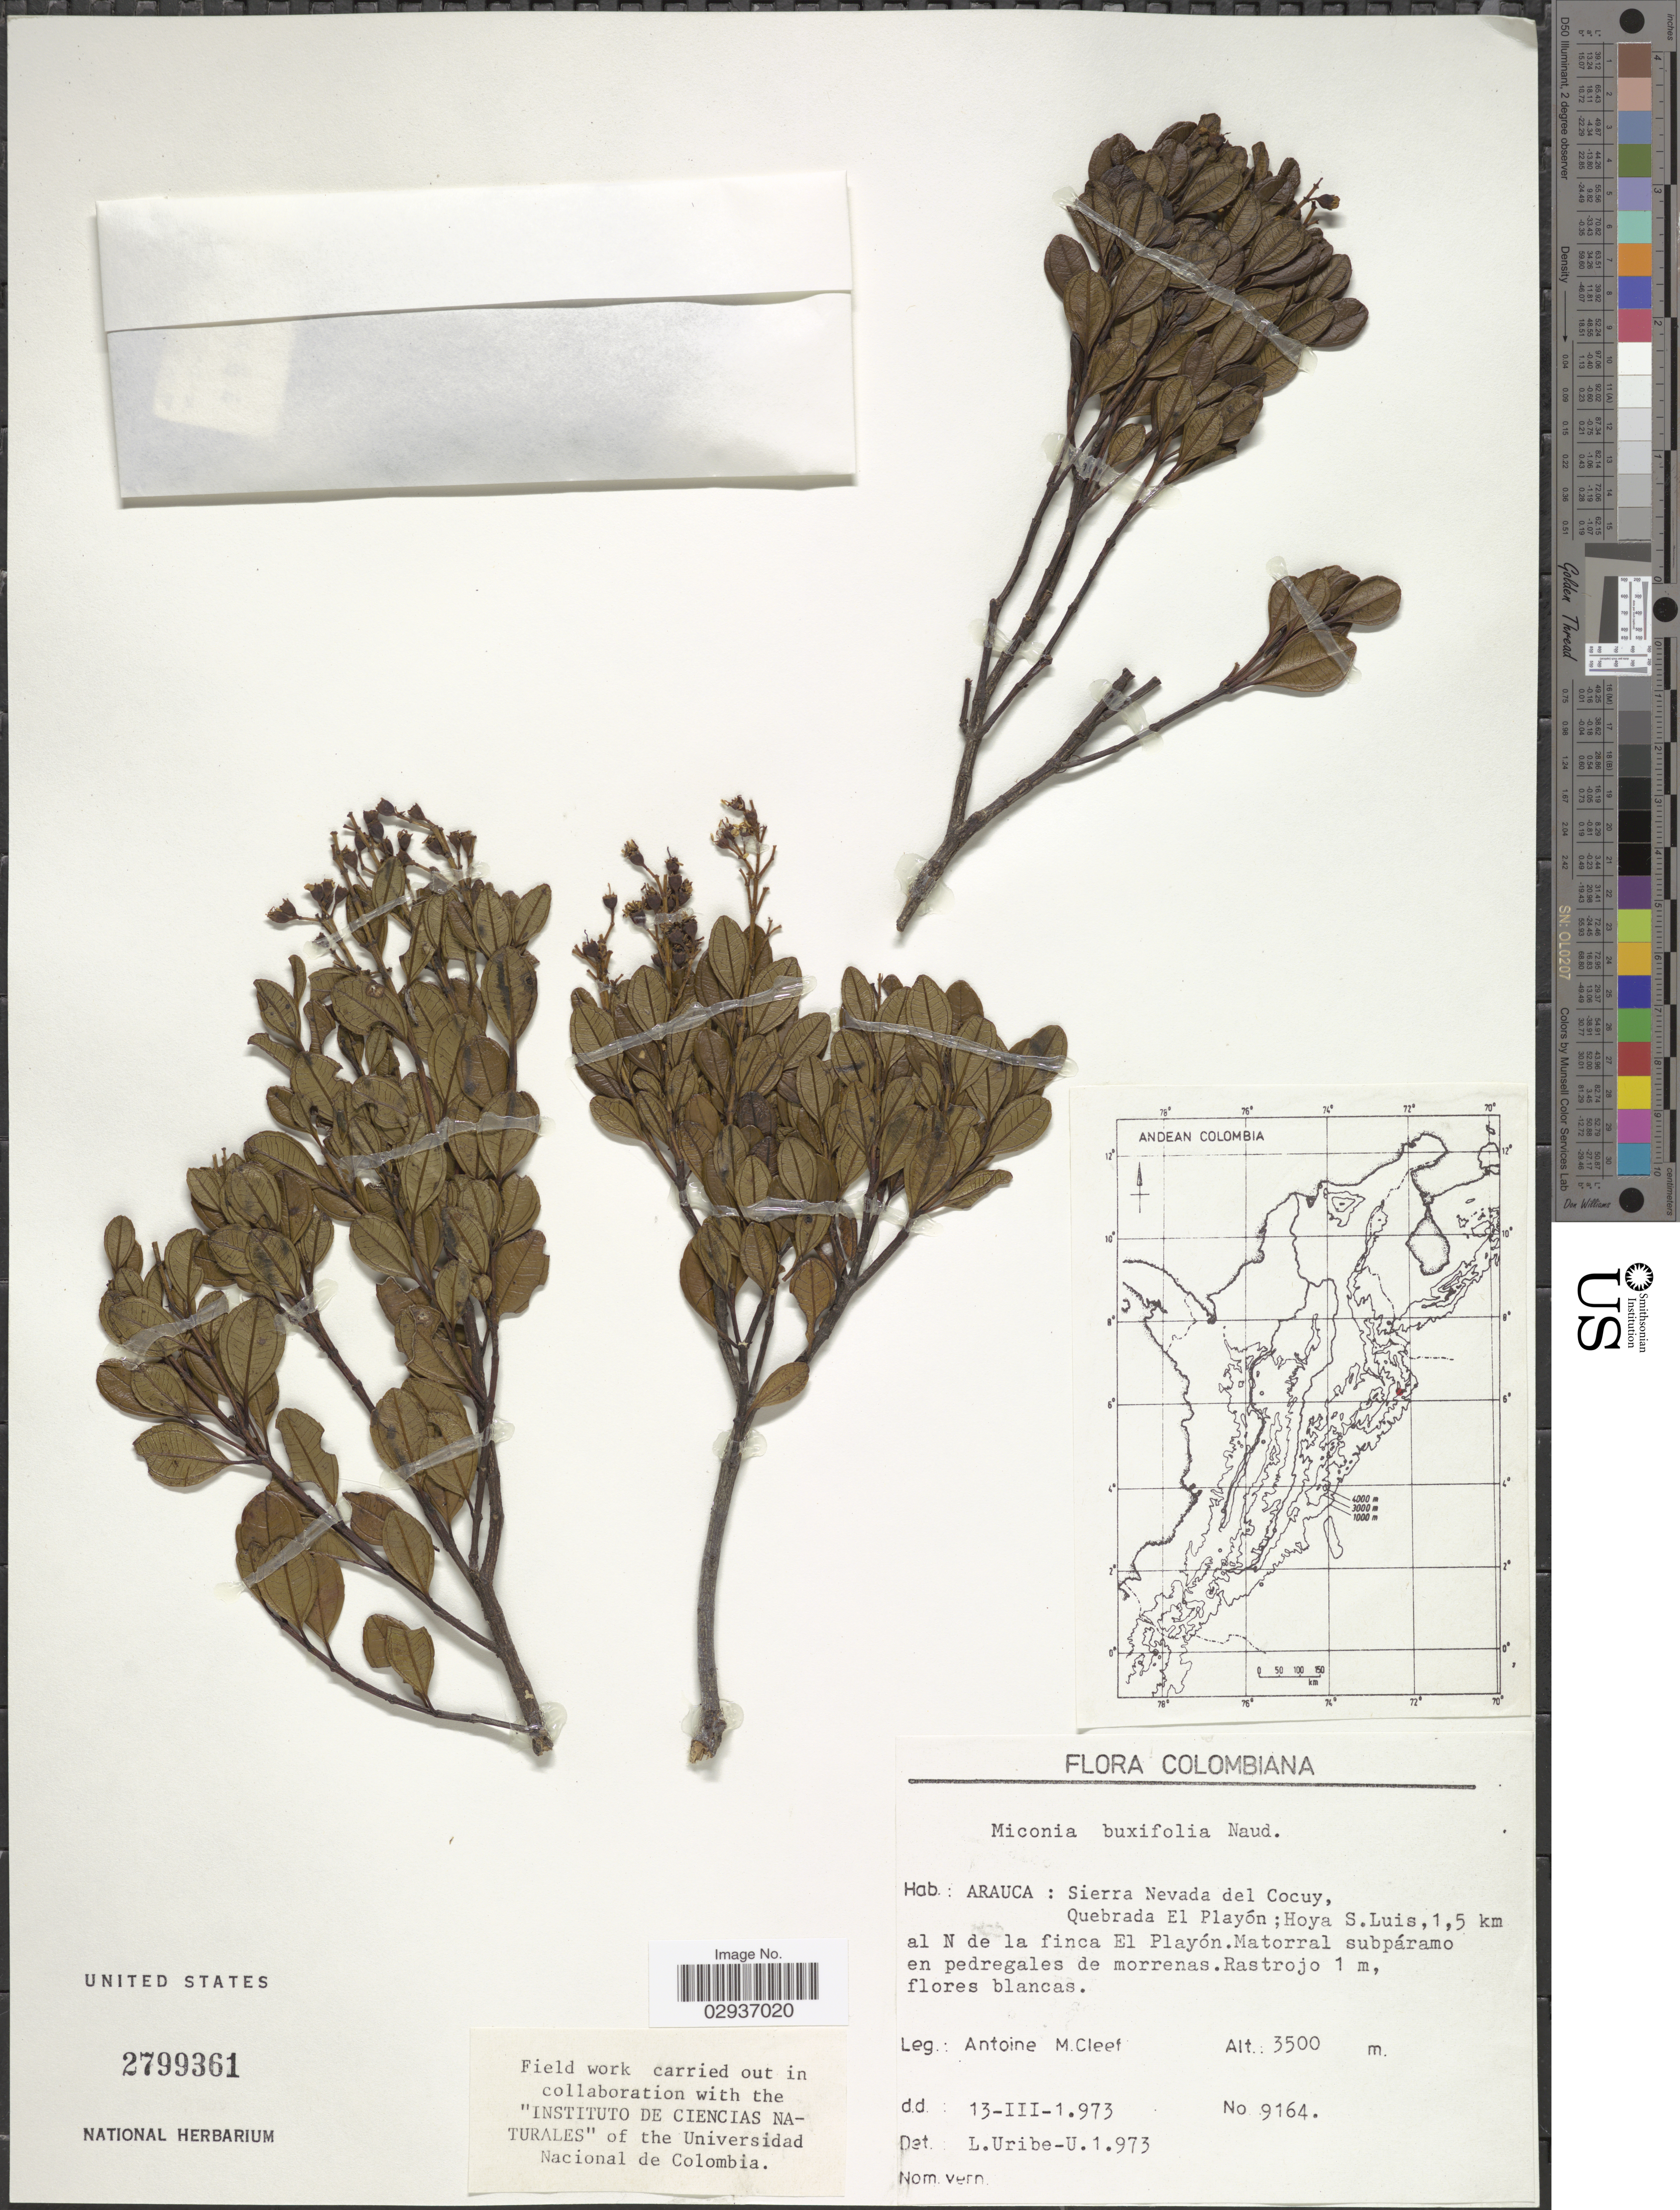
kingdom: Plantae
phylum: Tracheophyta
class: Magnoliopsida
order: Myrtales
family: Melastomataceae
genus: Miconia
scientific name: Miconia buxifolia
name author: Naudin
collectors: A. M. Cleef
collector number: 9164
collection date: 1973-03-13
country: Colombia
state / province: Arauca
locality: Arauca: Sierra Nevada del Cocuy, Quebrada El Playón; Hoya S. Luis, 1,5 km al N de la finca El Playón.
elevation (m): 3500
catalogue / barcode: US 2799361